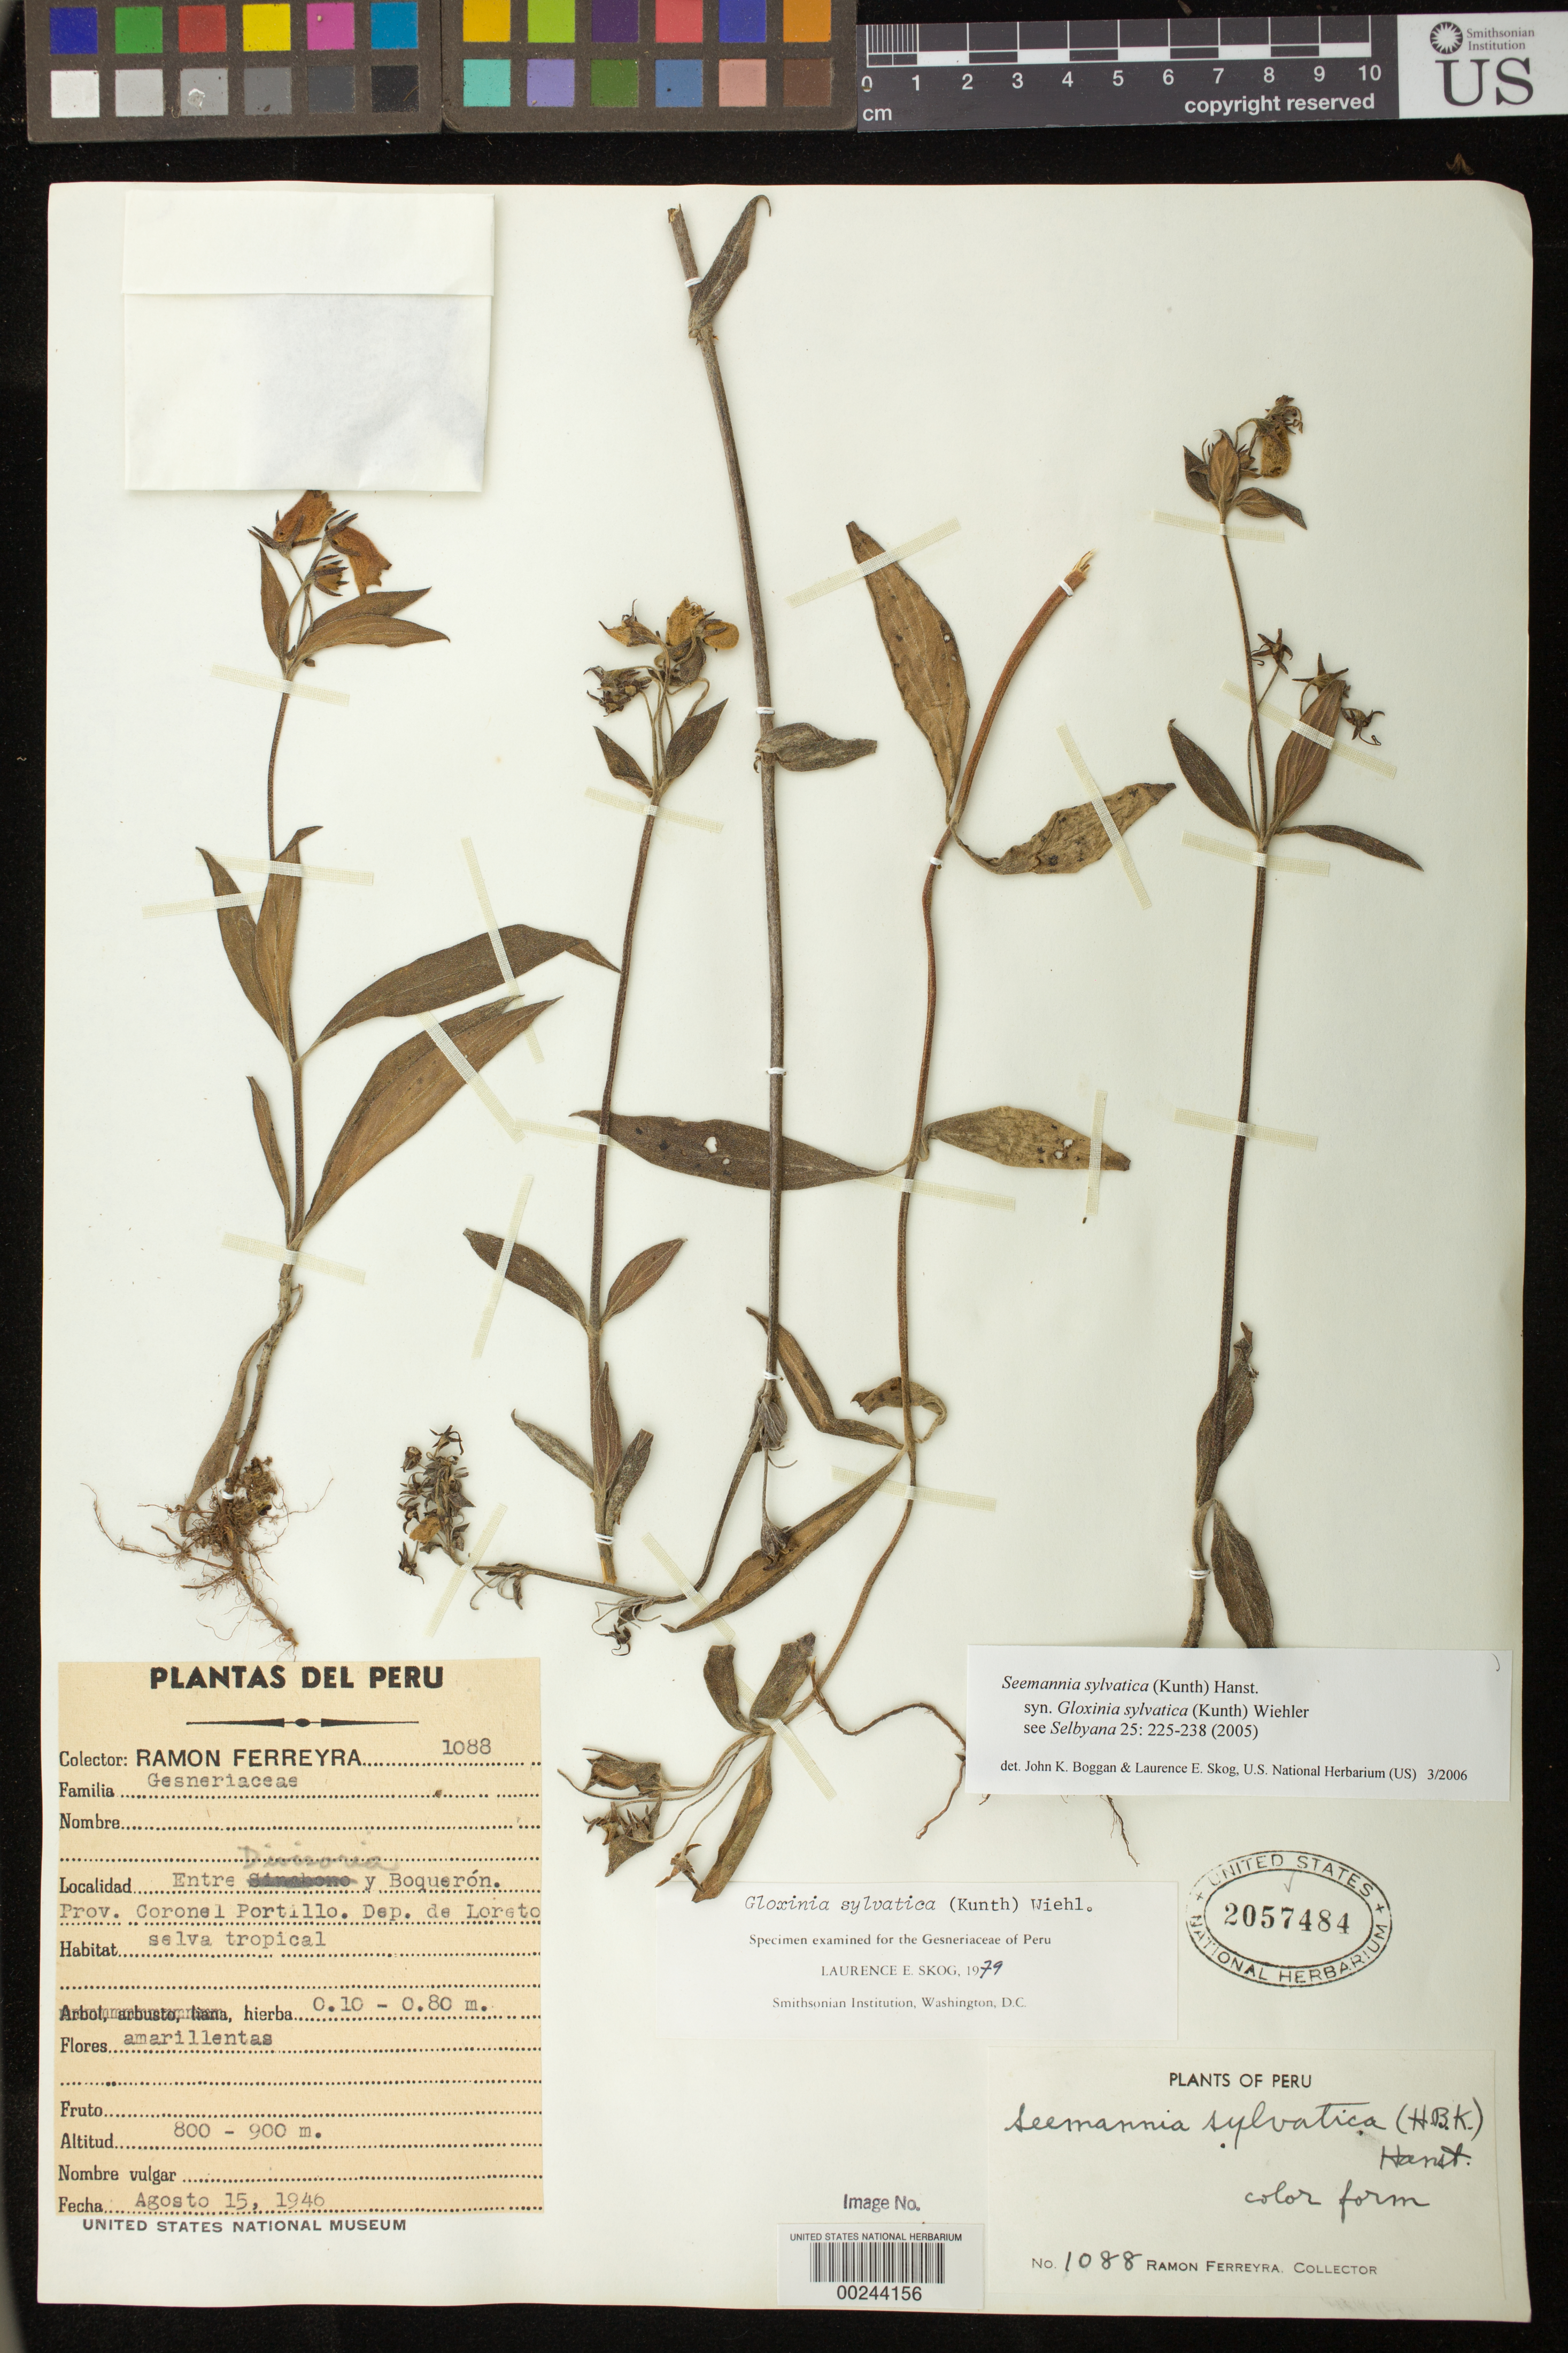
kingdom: Plantae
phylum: Tracheophyta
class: Magnoliopsida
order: Lamiales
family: Gesneriaceae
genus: Seemannia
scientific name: Seemannia sylvatica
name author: (Kunth) Hanst.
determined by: Boggan, J. K.; Skog, L. E.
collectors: R. A. Ferreyra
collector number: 1088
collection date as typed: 15 Aug 1946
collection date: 1946-08-15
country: Peru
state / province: San Martín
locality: Entre Divisoria y Boquerón, Prov. Coronel Protillo, Dep. de Loreto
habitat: Selva tropical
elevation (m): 800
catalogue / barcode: US 2057484